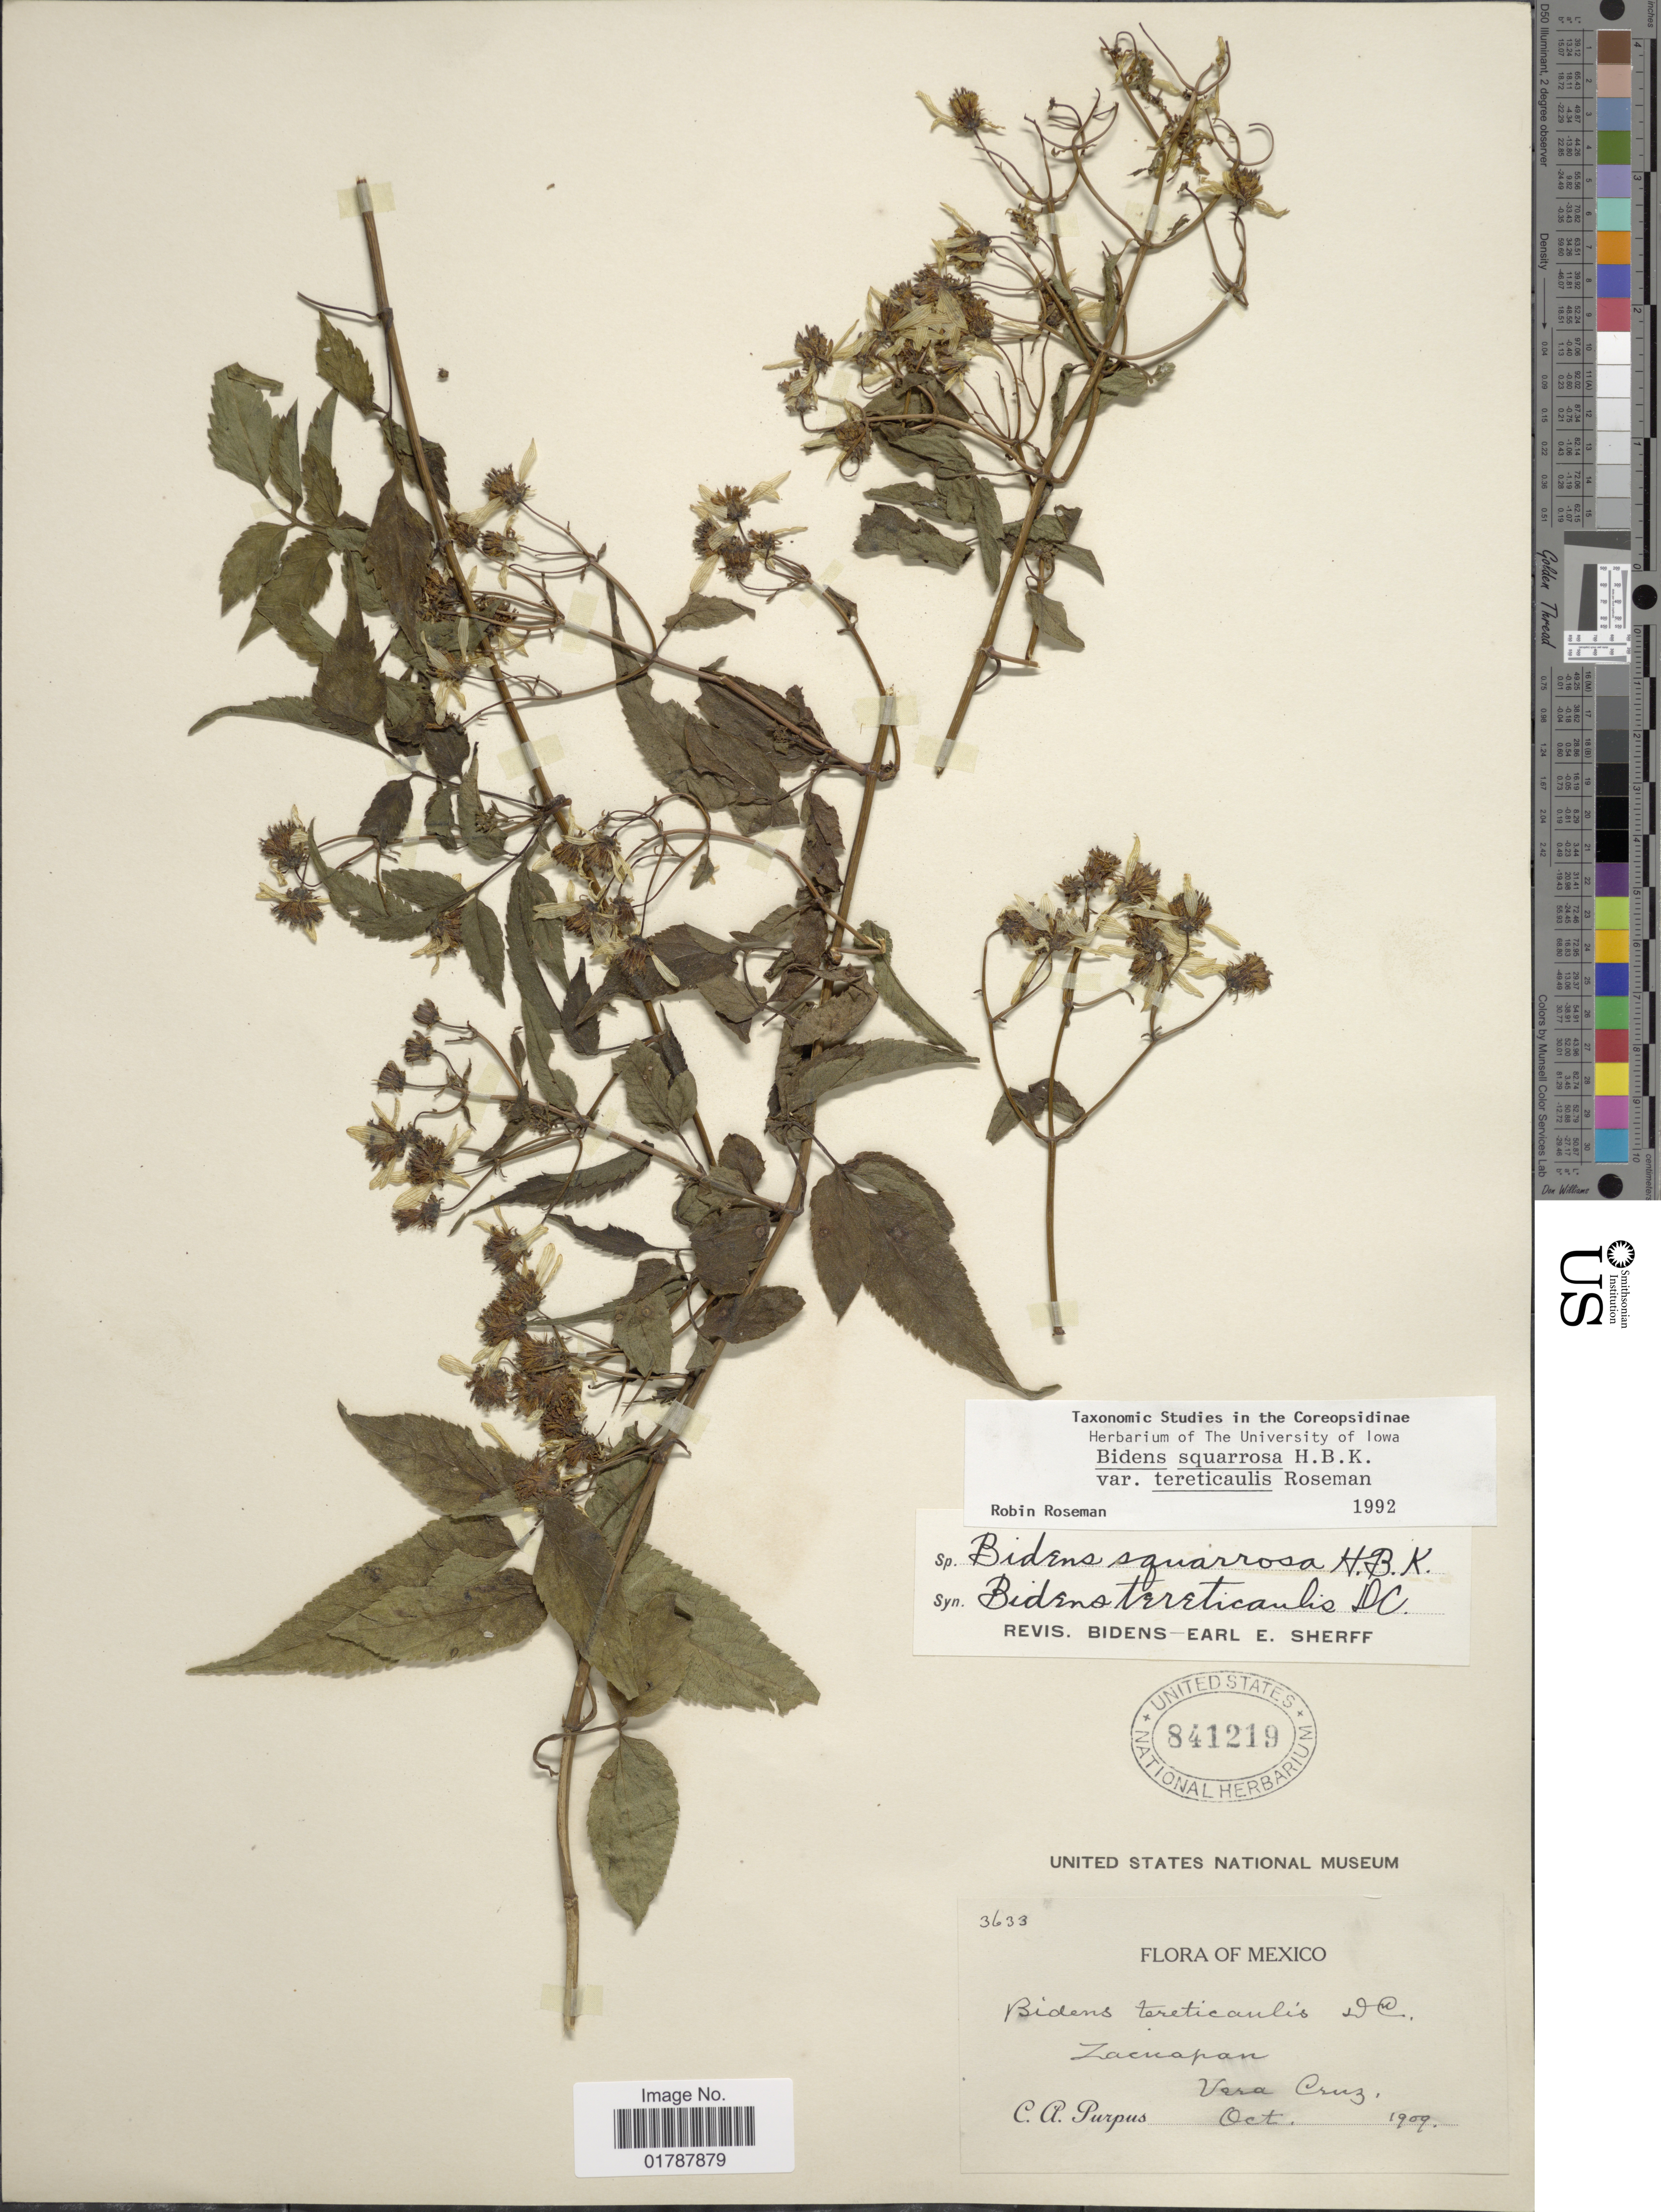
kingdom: Plantae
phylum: Tracheophyta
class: Magnoliopsida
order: Asterales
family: Asteraceae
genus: Bidens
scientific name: Bidens squarrosa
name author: Kunth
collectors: C. A. Purpus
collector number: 3633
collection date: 1909-10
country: Mexico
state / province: Veracruz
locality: Zacuapan, Vera Cruz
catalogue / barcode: US 841219